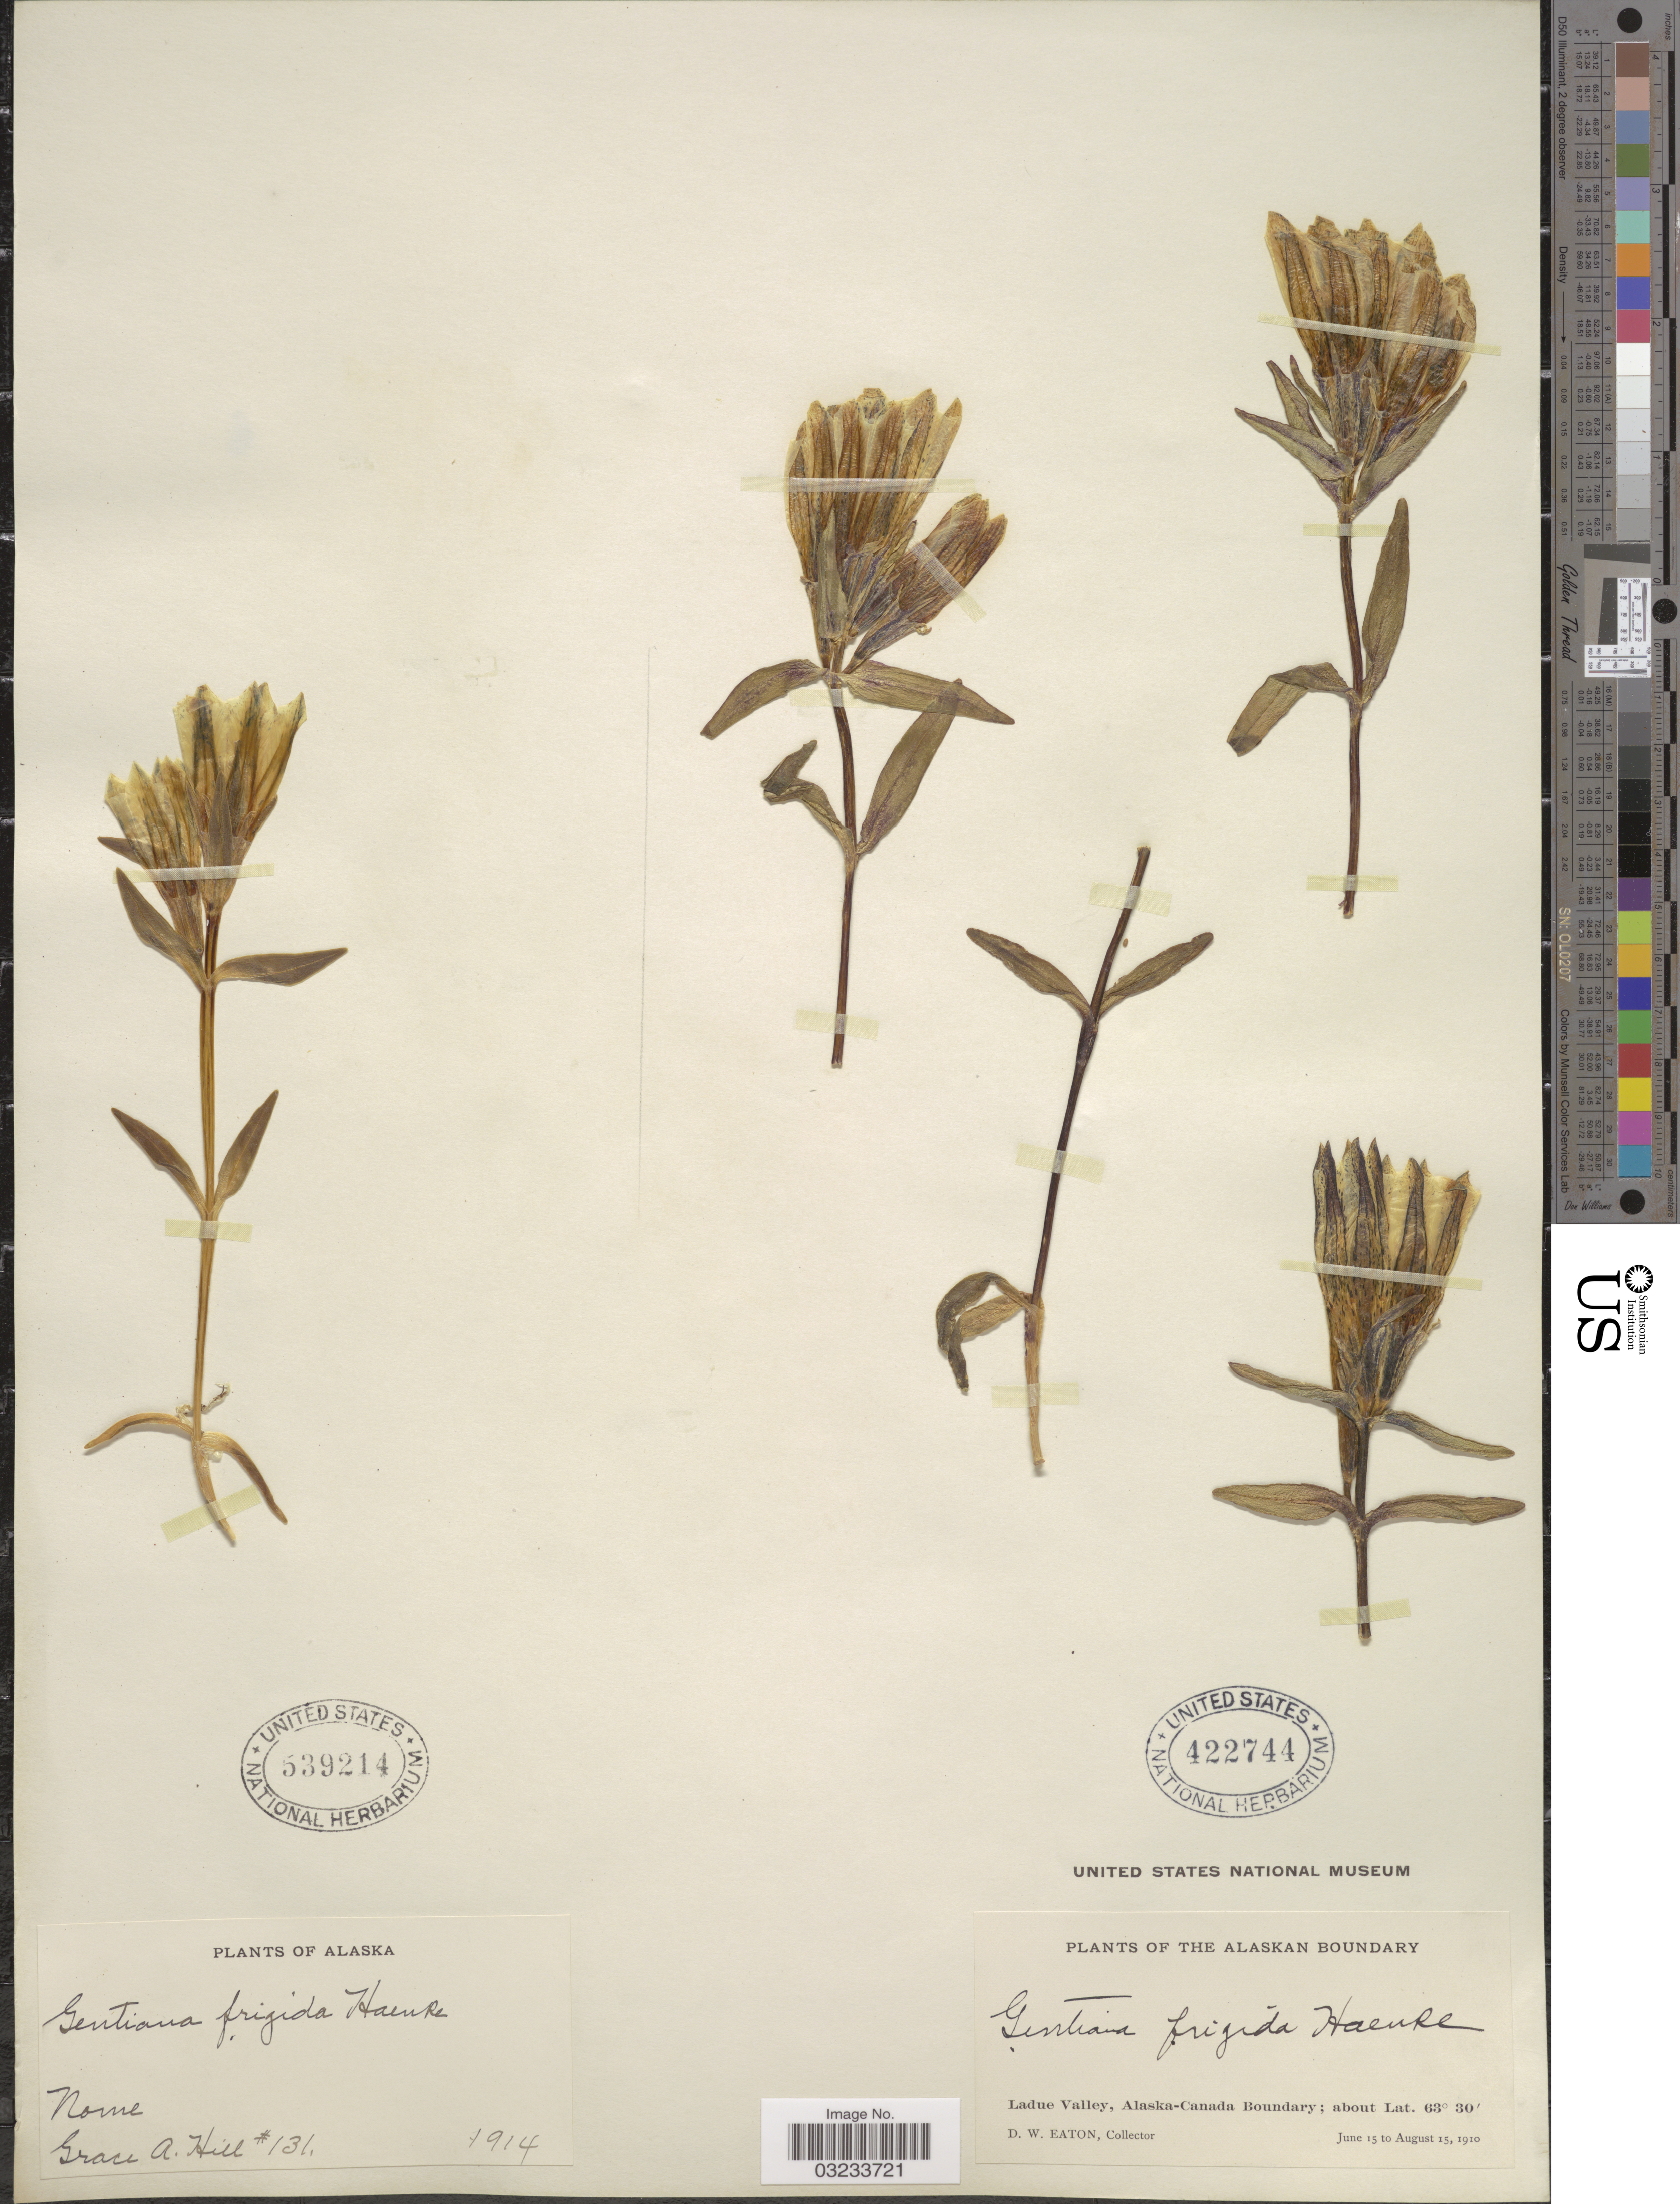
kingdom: Plantae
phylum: Tracheophyta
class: Magnoliopsida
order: Gentianales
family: Gentianaceae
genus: Gentiana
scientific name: Gentiana algida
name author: Pall.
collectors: G. A. Hill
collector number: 131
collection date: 1914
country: United States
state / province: Alaska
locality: Nome.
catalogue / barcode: US 539214-2